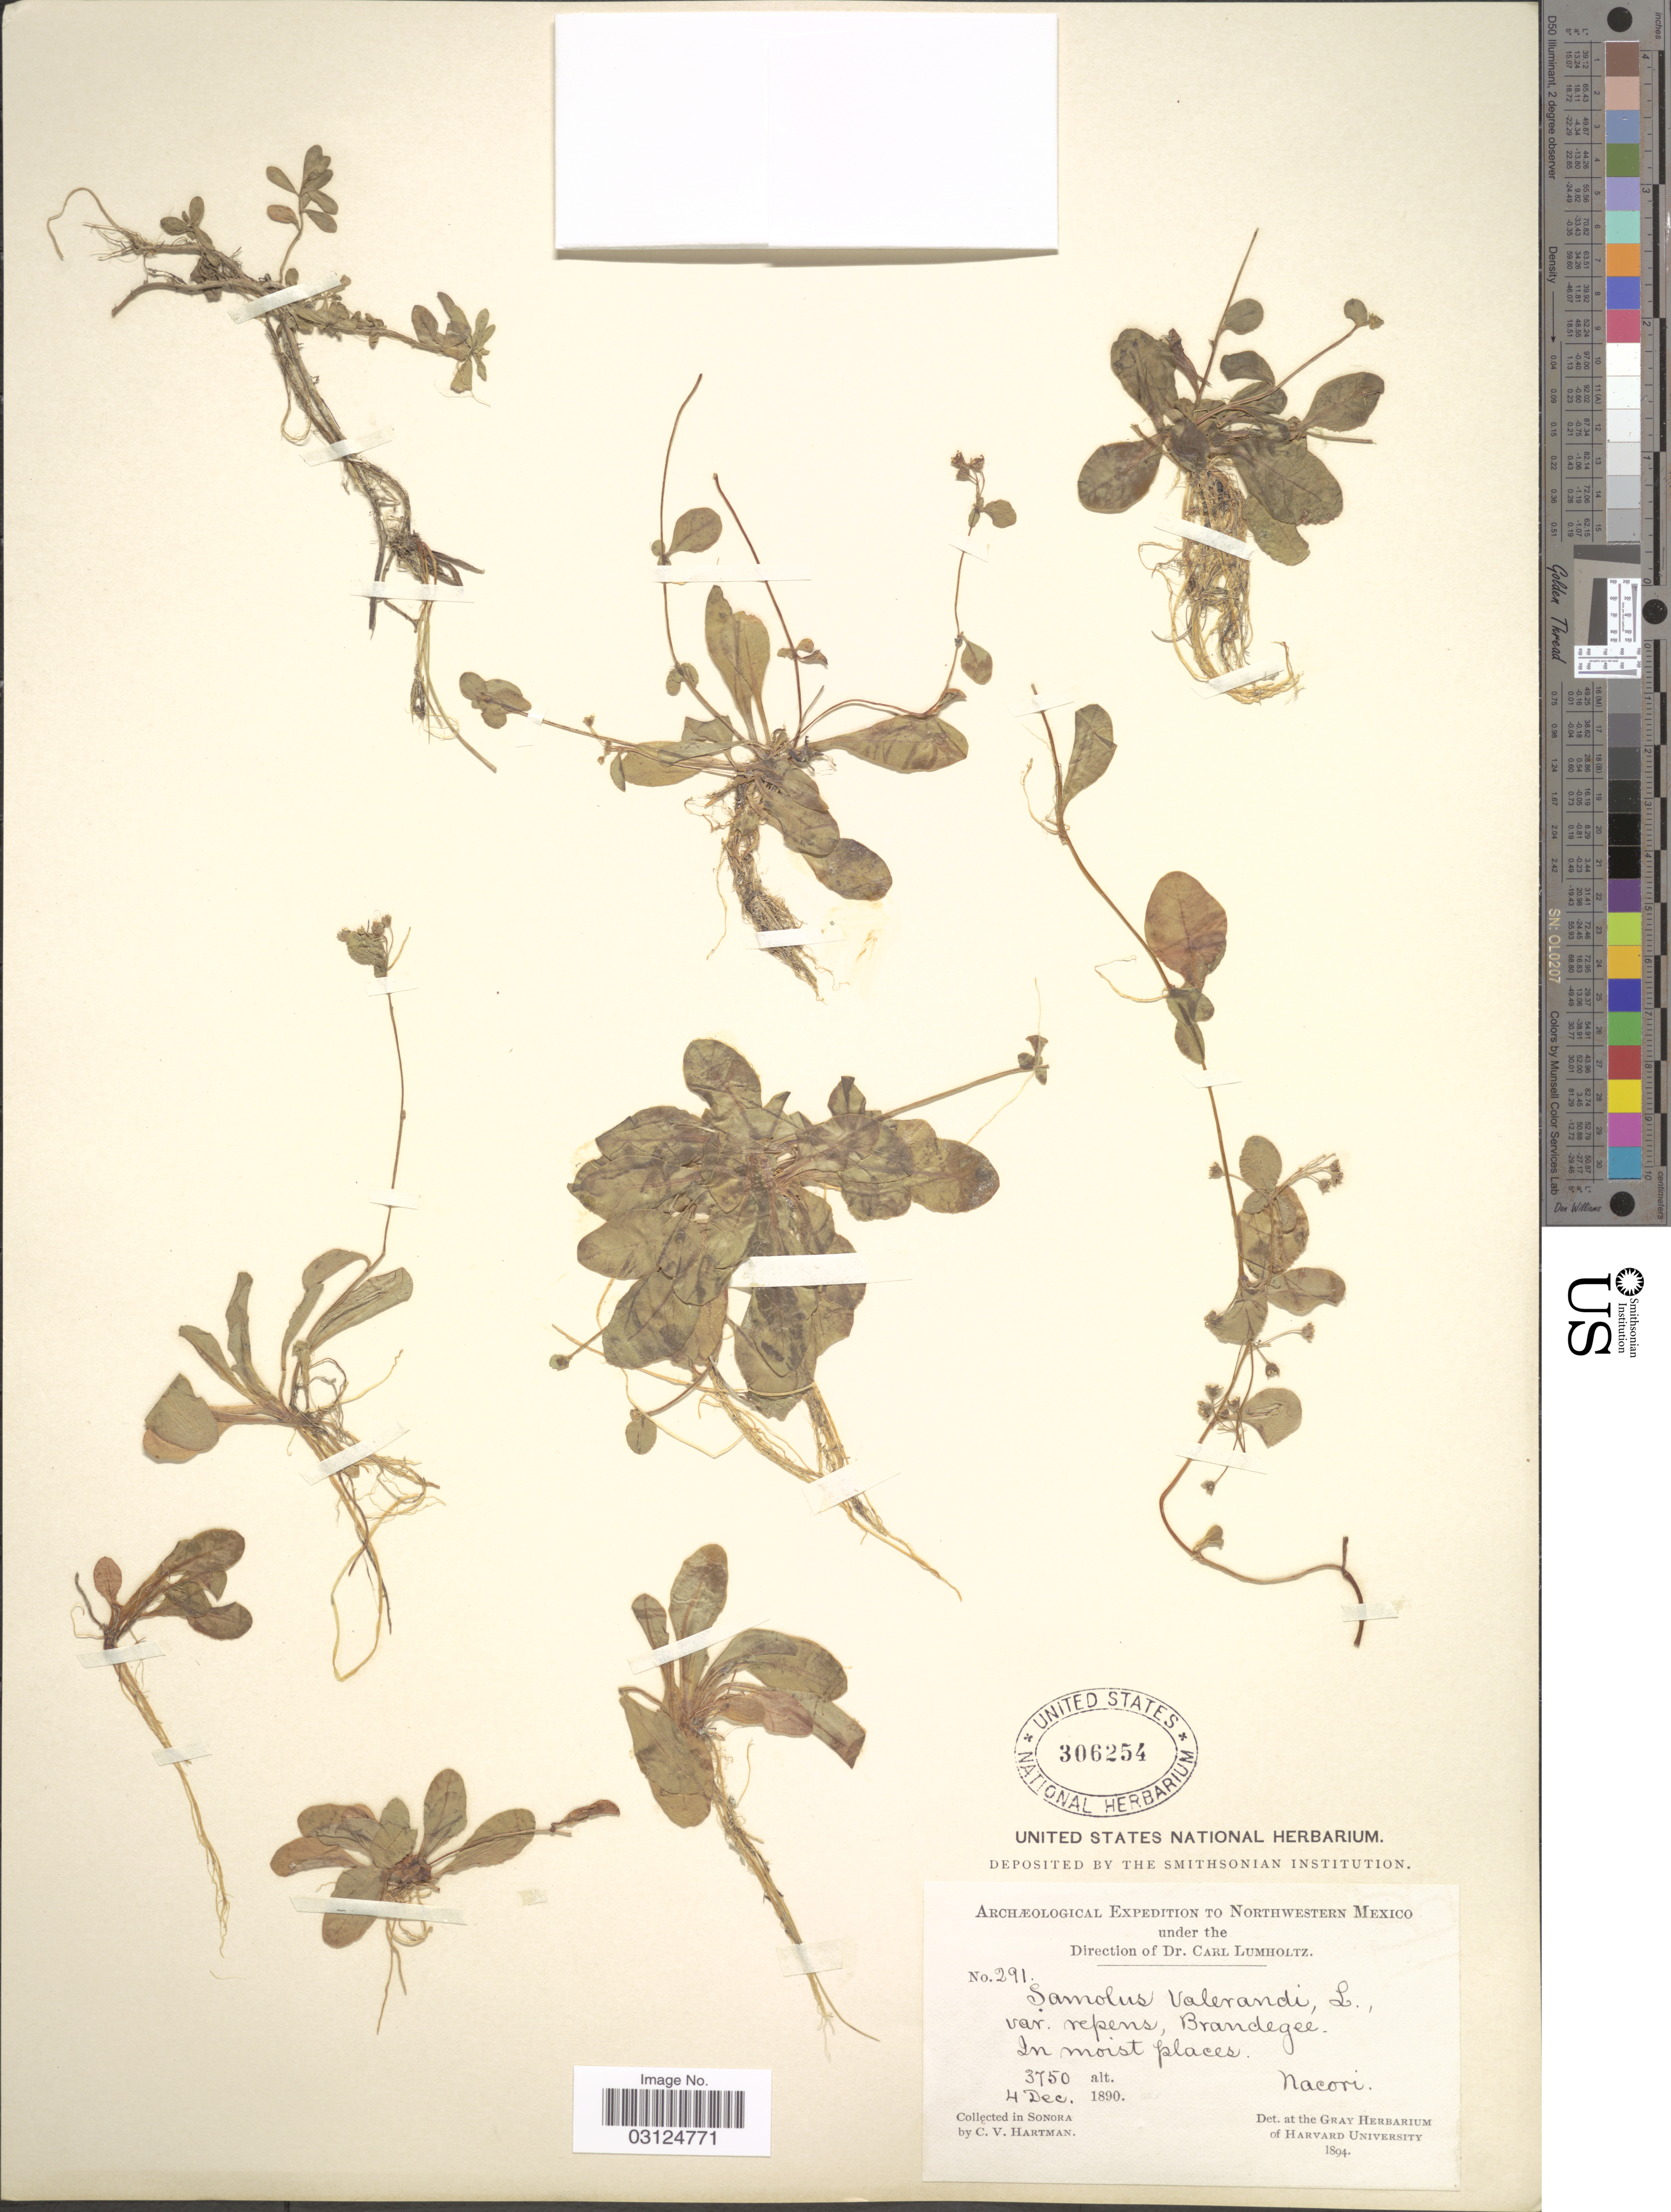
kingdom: Plantae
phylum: Tracheophyta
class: Magnoliopsida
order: Ericales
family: Primulaceae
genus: Samolus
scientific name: Samolus valerandi var. floribundus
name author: (Kunth) R. Knuth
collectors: C. V. Hartman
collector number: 291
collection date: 1890-12-04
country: Mexico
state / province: Sonora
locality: Northwestern Mexico. In moist places. Nacori.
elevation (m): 1143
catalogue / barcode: US 306254